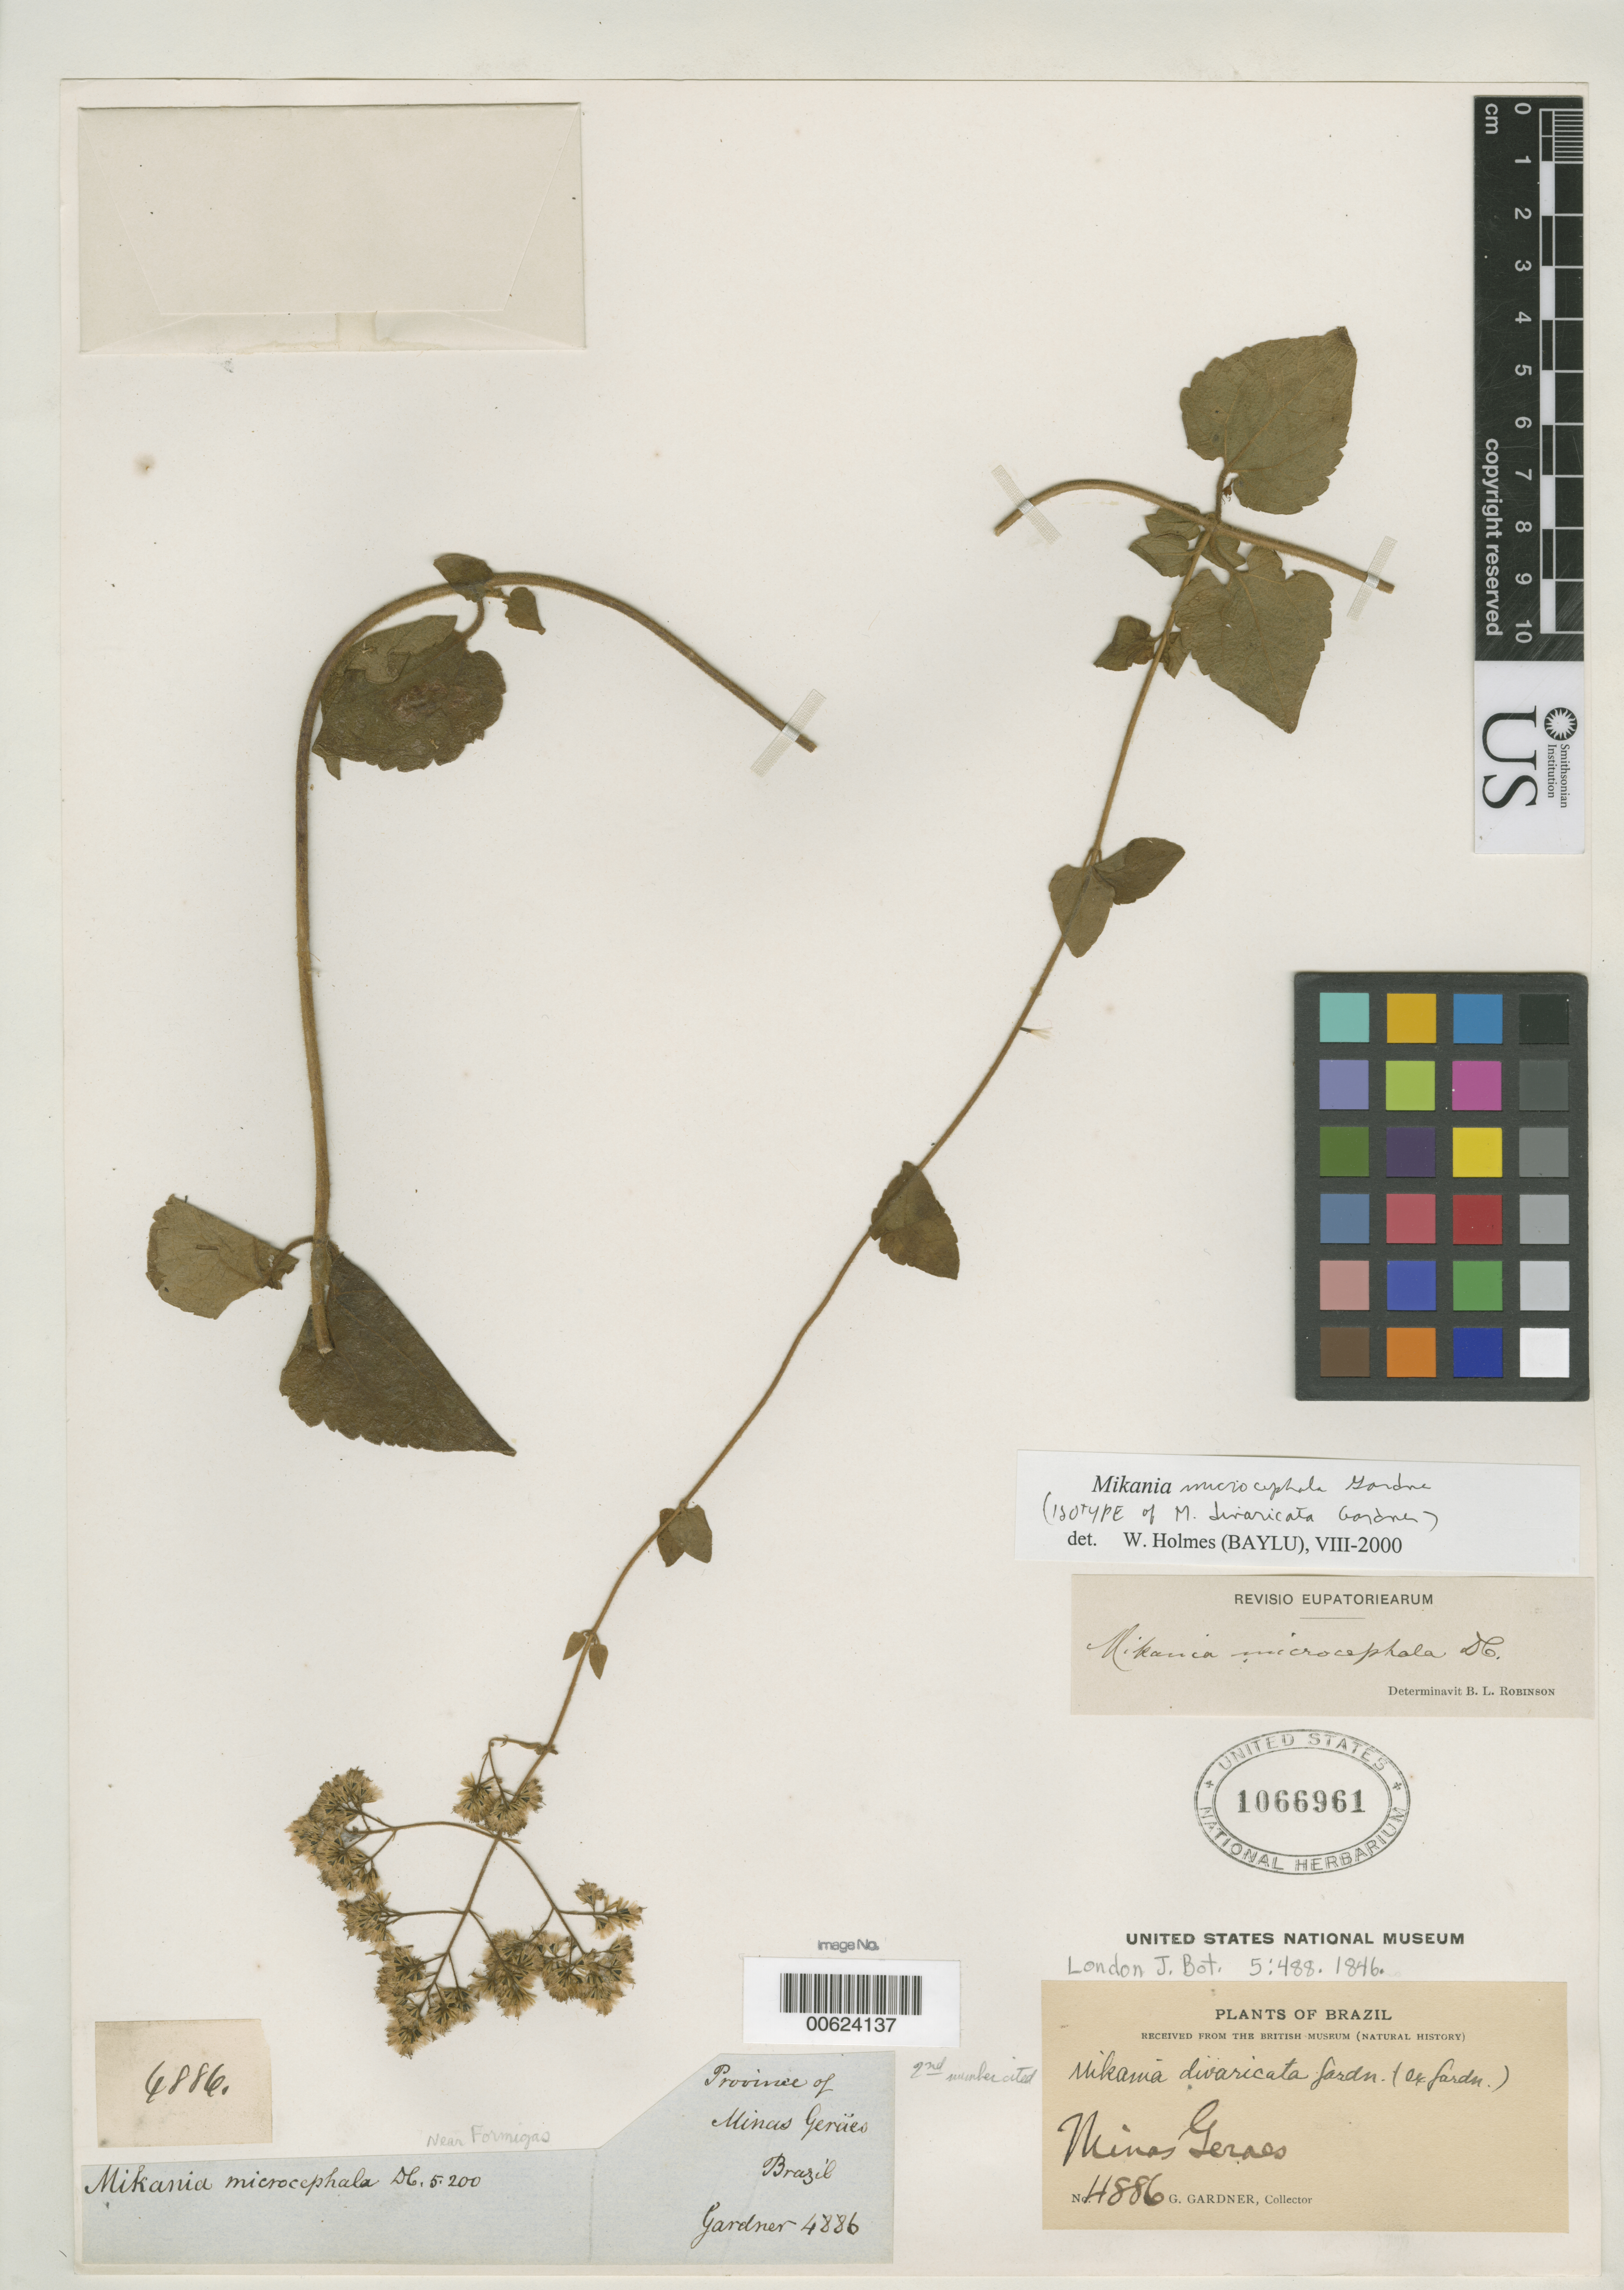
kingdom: Plantae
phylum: Tracheophyta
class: Magnoliopsida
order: Asterales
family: Asteraceae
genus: Mikania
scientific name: Mikania divaricata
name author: Gardner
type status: Isotype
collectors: G. Gardner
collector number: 4886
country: Brazil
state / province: Minas Gerais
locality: Near Formigas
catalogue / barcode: US 1066961